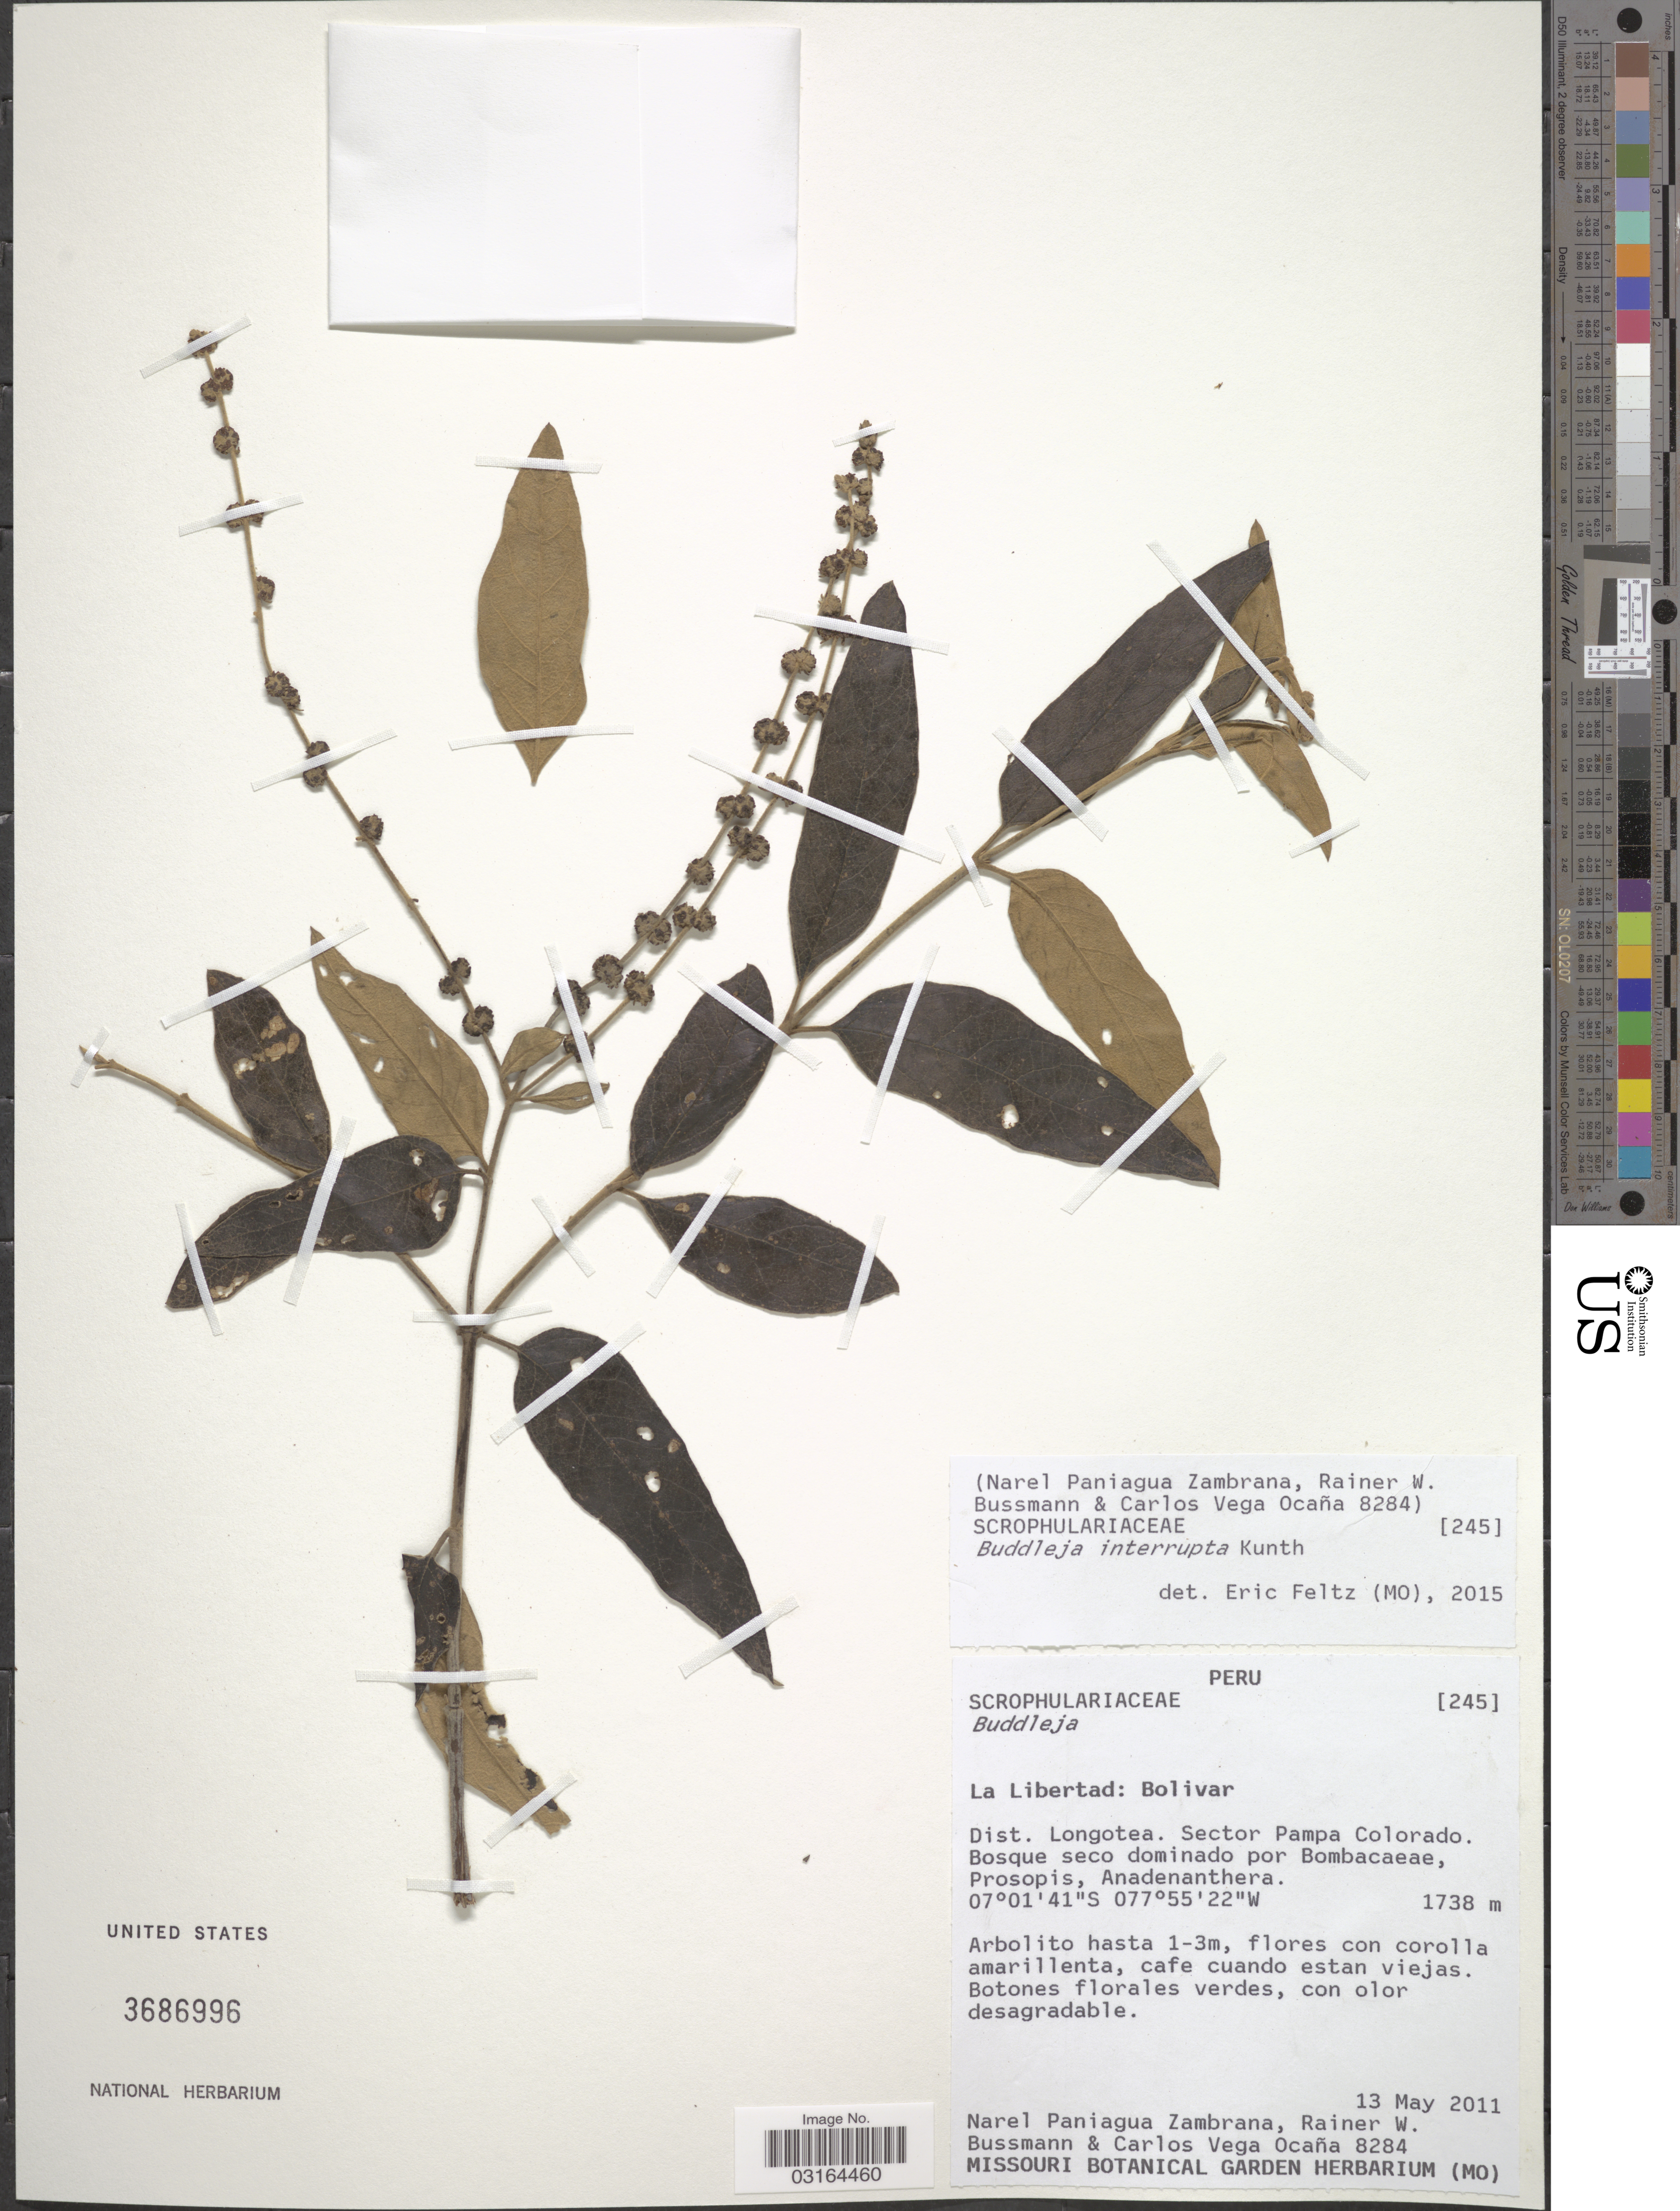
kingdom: Plantae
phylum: Tracheophyta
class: Magnoliopsida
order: Lamiales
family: Scrophulariaceae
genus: Buddleja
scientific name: Buddleja interrupta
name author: Kunth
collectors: N. Zambrana, R. W. Bussmann & C. Vega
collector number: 8284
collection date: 2011-05-13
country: Peru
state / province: La Libertad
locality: Bolivar. Dist. Longotea. Sector Pampa Colorado.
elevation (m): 1738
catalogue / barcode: US 3686996